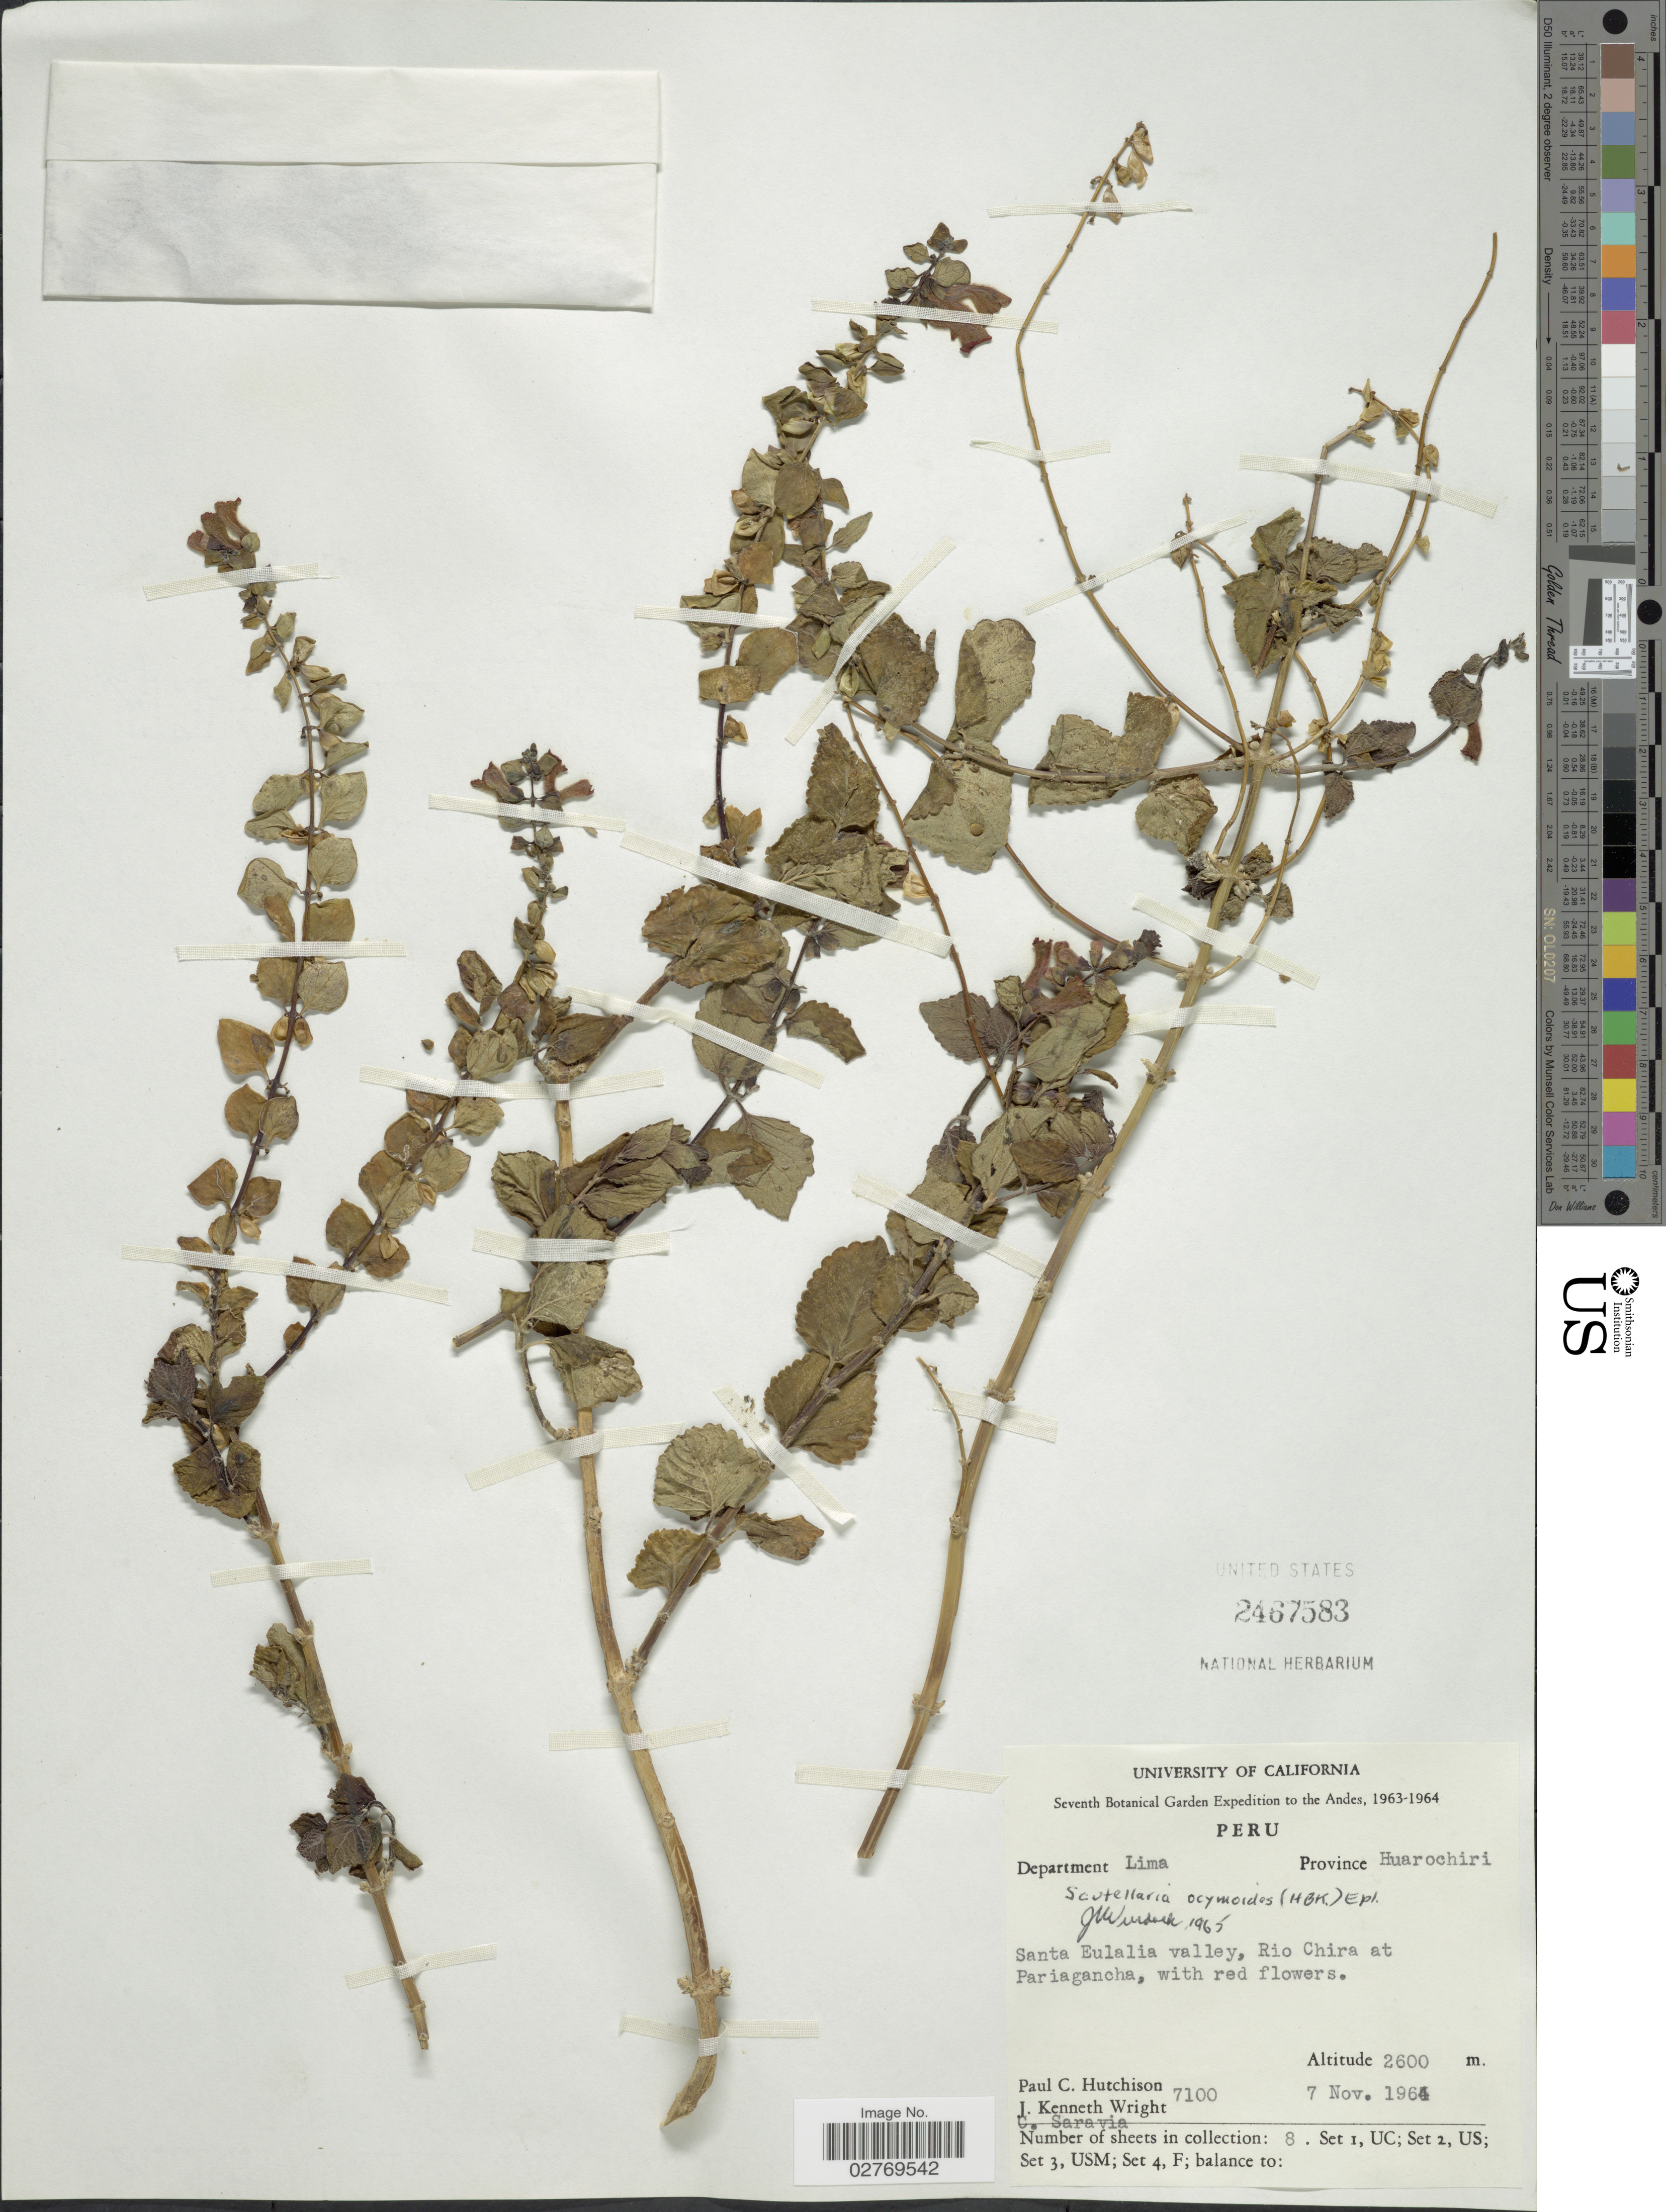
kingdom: Plantae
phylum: Tracheophyta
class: Magnoliopsida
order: Lamiales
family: Lamiaceae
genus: Scutellaria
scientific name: Scutellaria ocymoides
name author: (Kunth) Epling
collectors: P. C. Hutchison, J. K. Wright & C. Saravia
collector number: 7100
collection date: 1964-11-07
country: Peru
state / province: Lima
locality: Andes. Department Lima. Province Huarochiri. Santa Eulalia valley, Rio Chira et Pariagancha.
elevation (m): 2600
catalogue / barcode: US 2467583